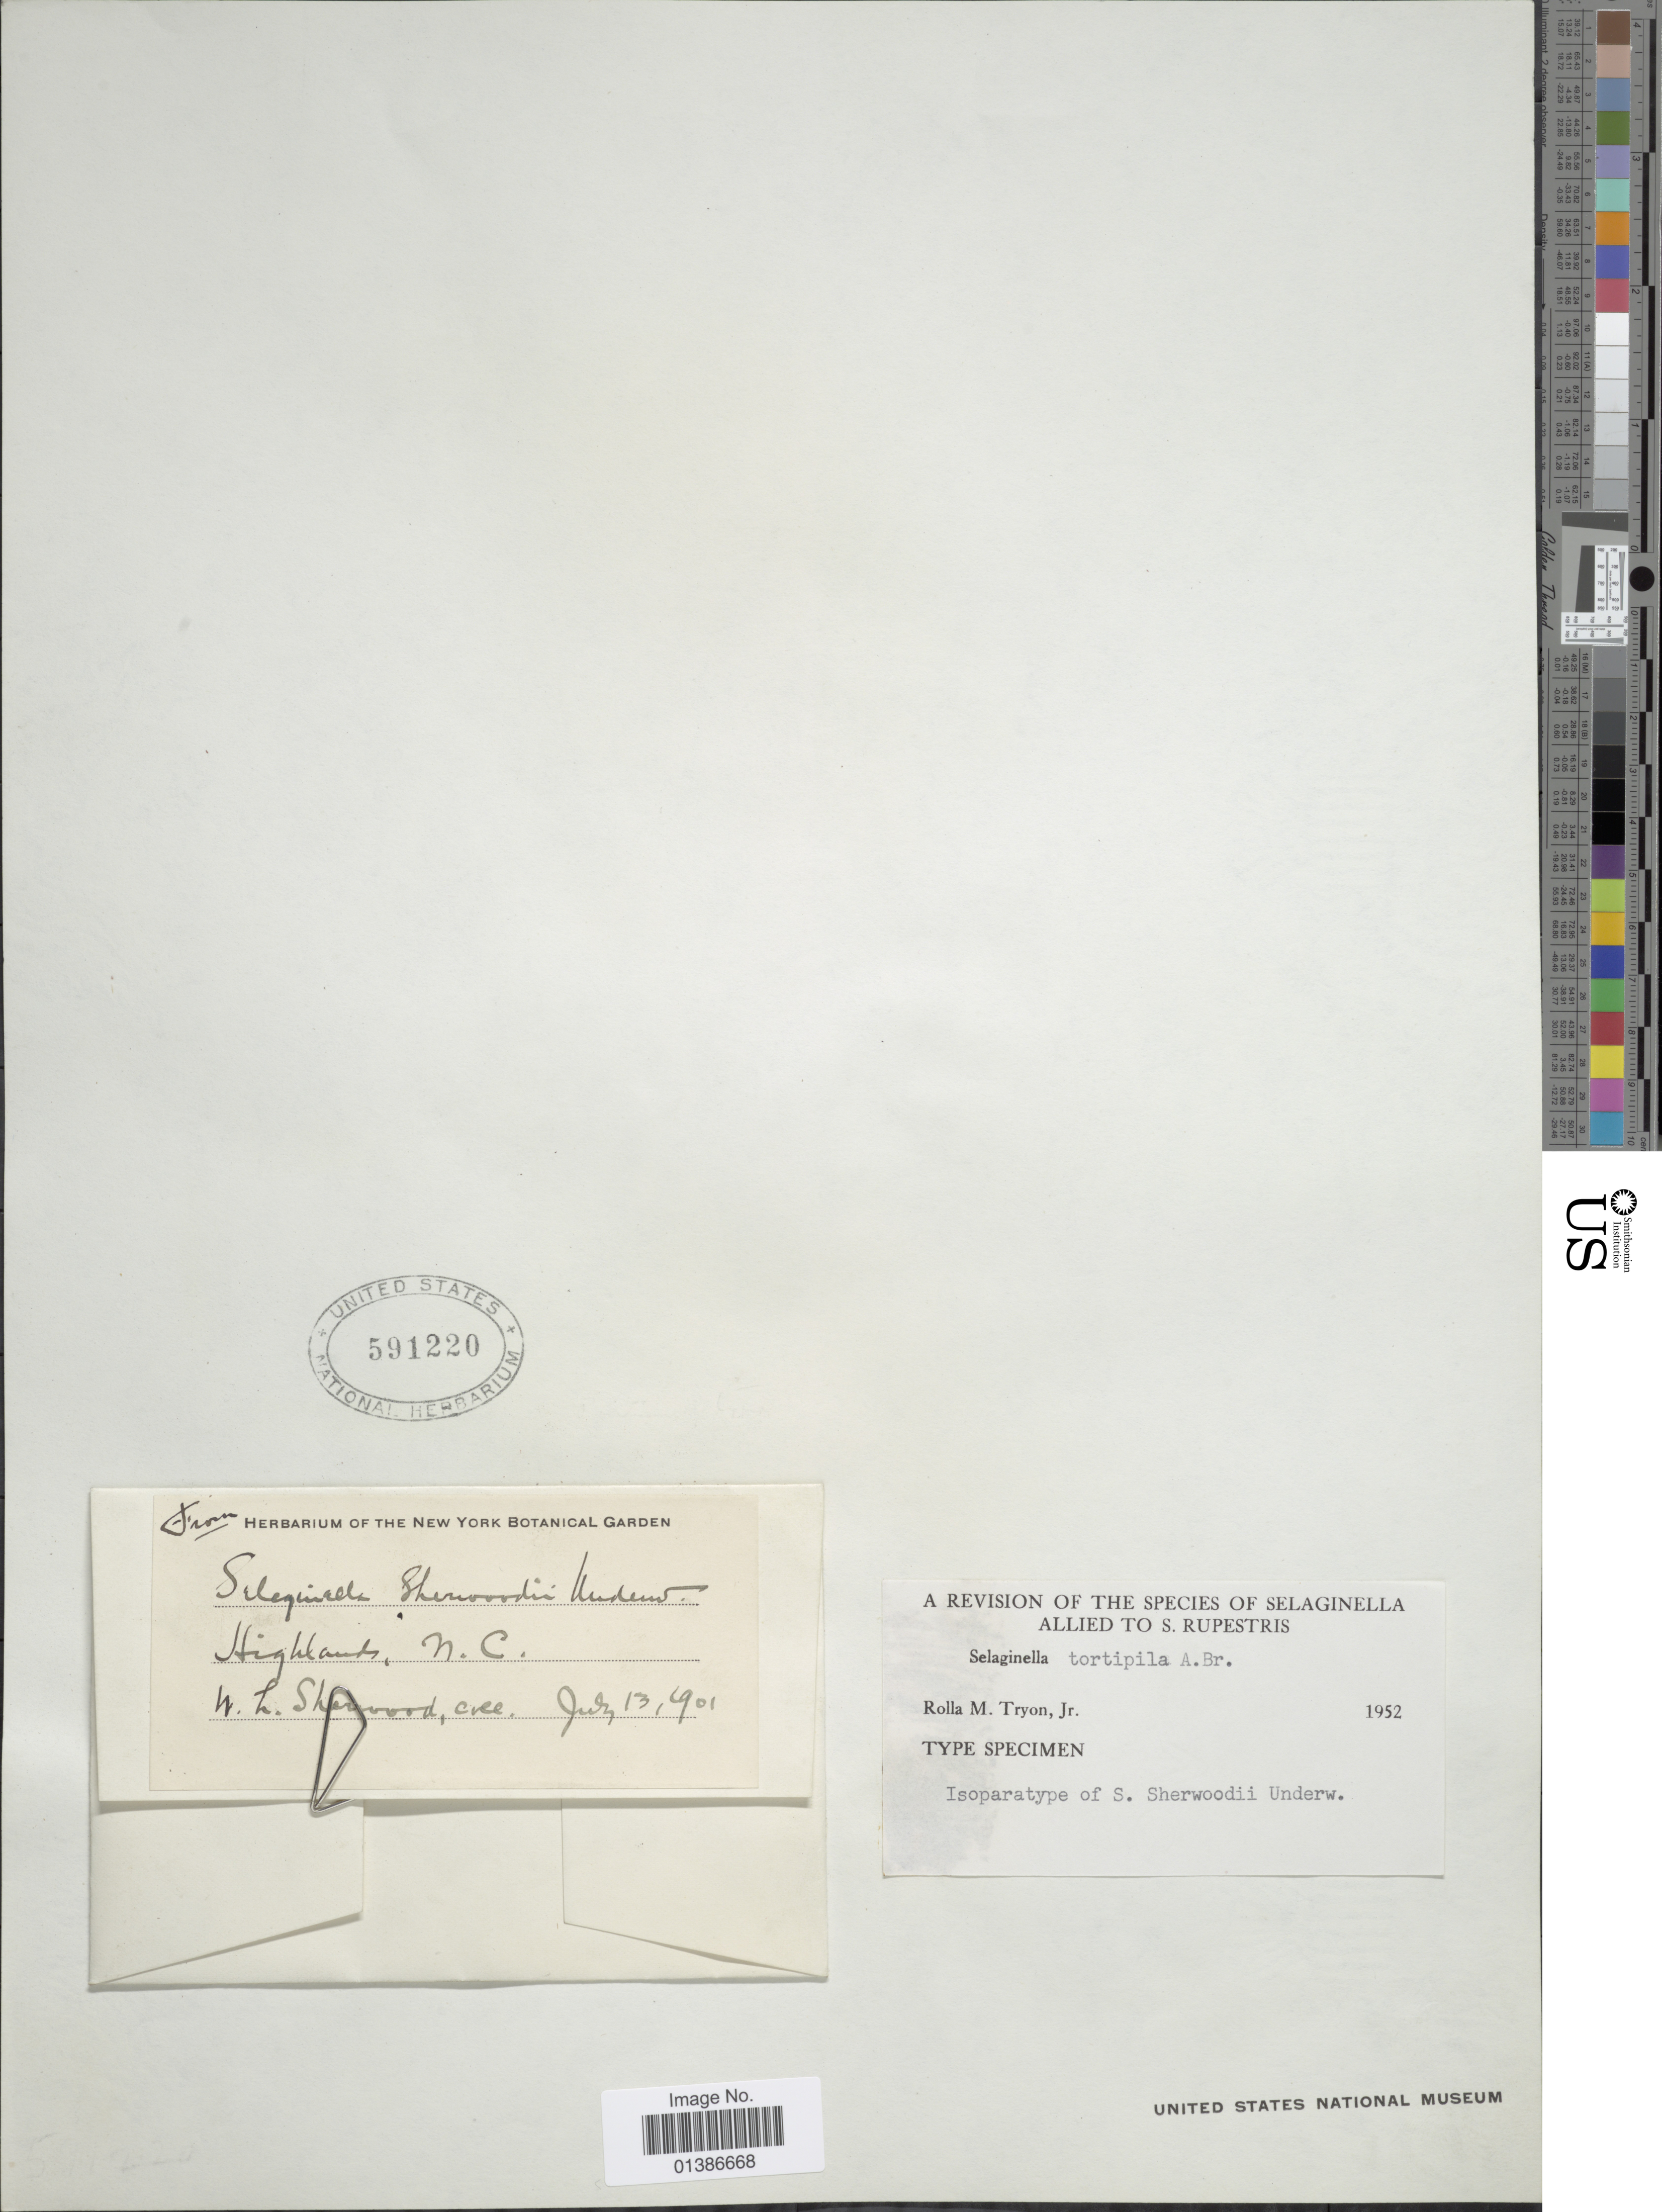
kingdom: Plantae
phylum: Tracheophyta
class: Lycopodiopsida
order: Selaginellales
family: Selaginellaceae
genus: Selaginella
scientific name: Selaginella tortipila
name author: A. Braun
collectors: W. Sherwood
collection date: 1901-07-13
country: United States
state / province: North Carolina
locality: Highlands.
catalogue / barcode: US 591220